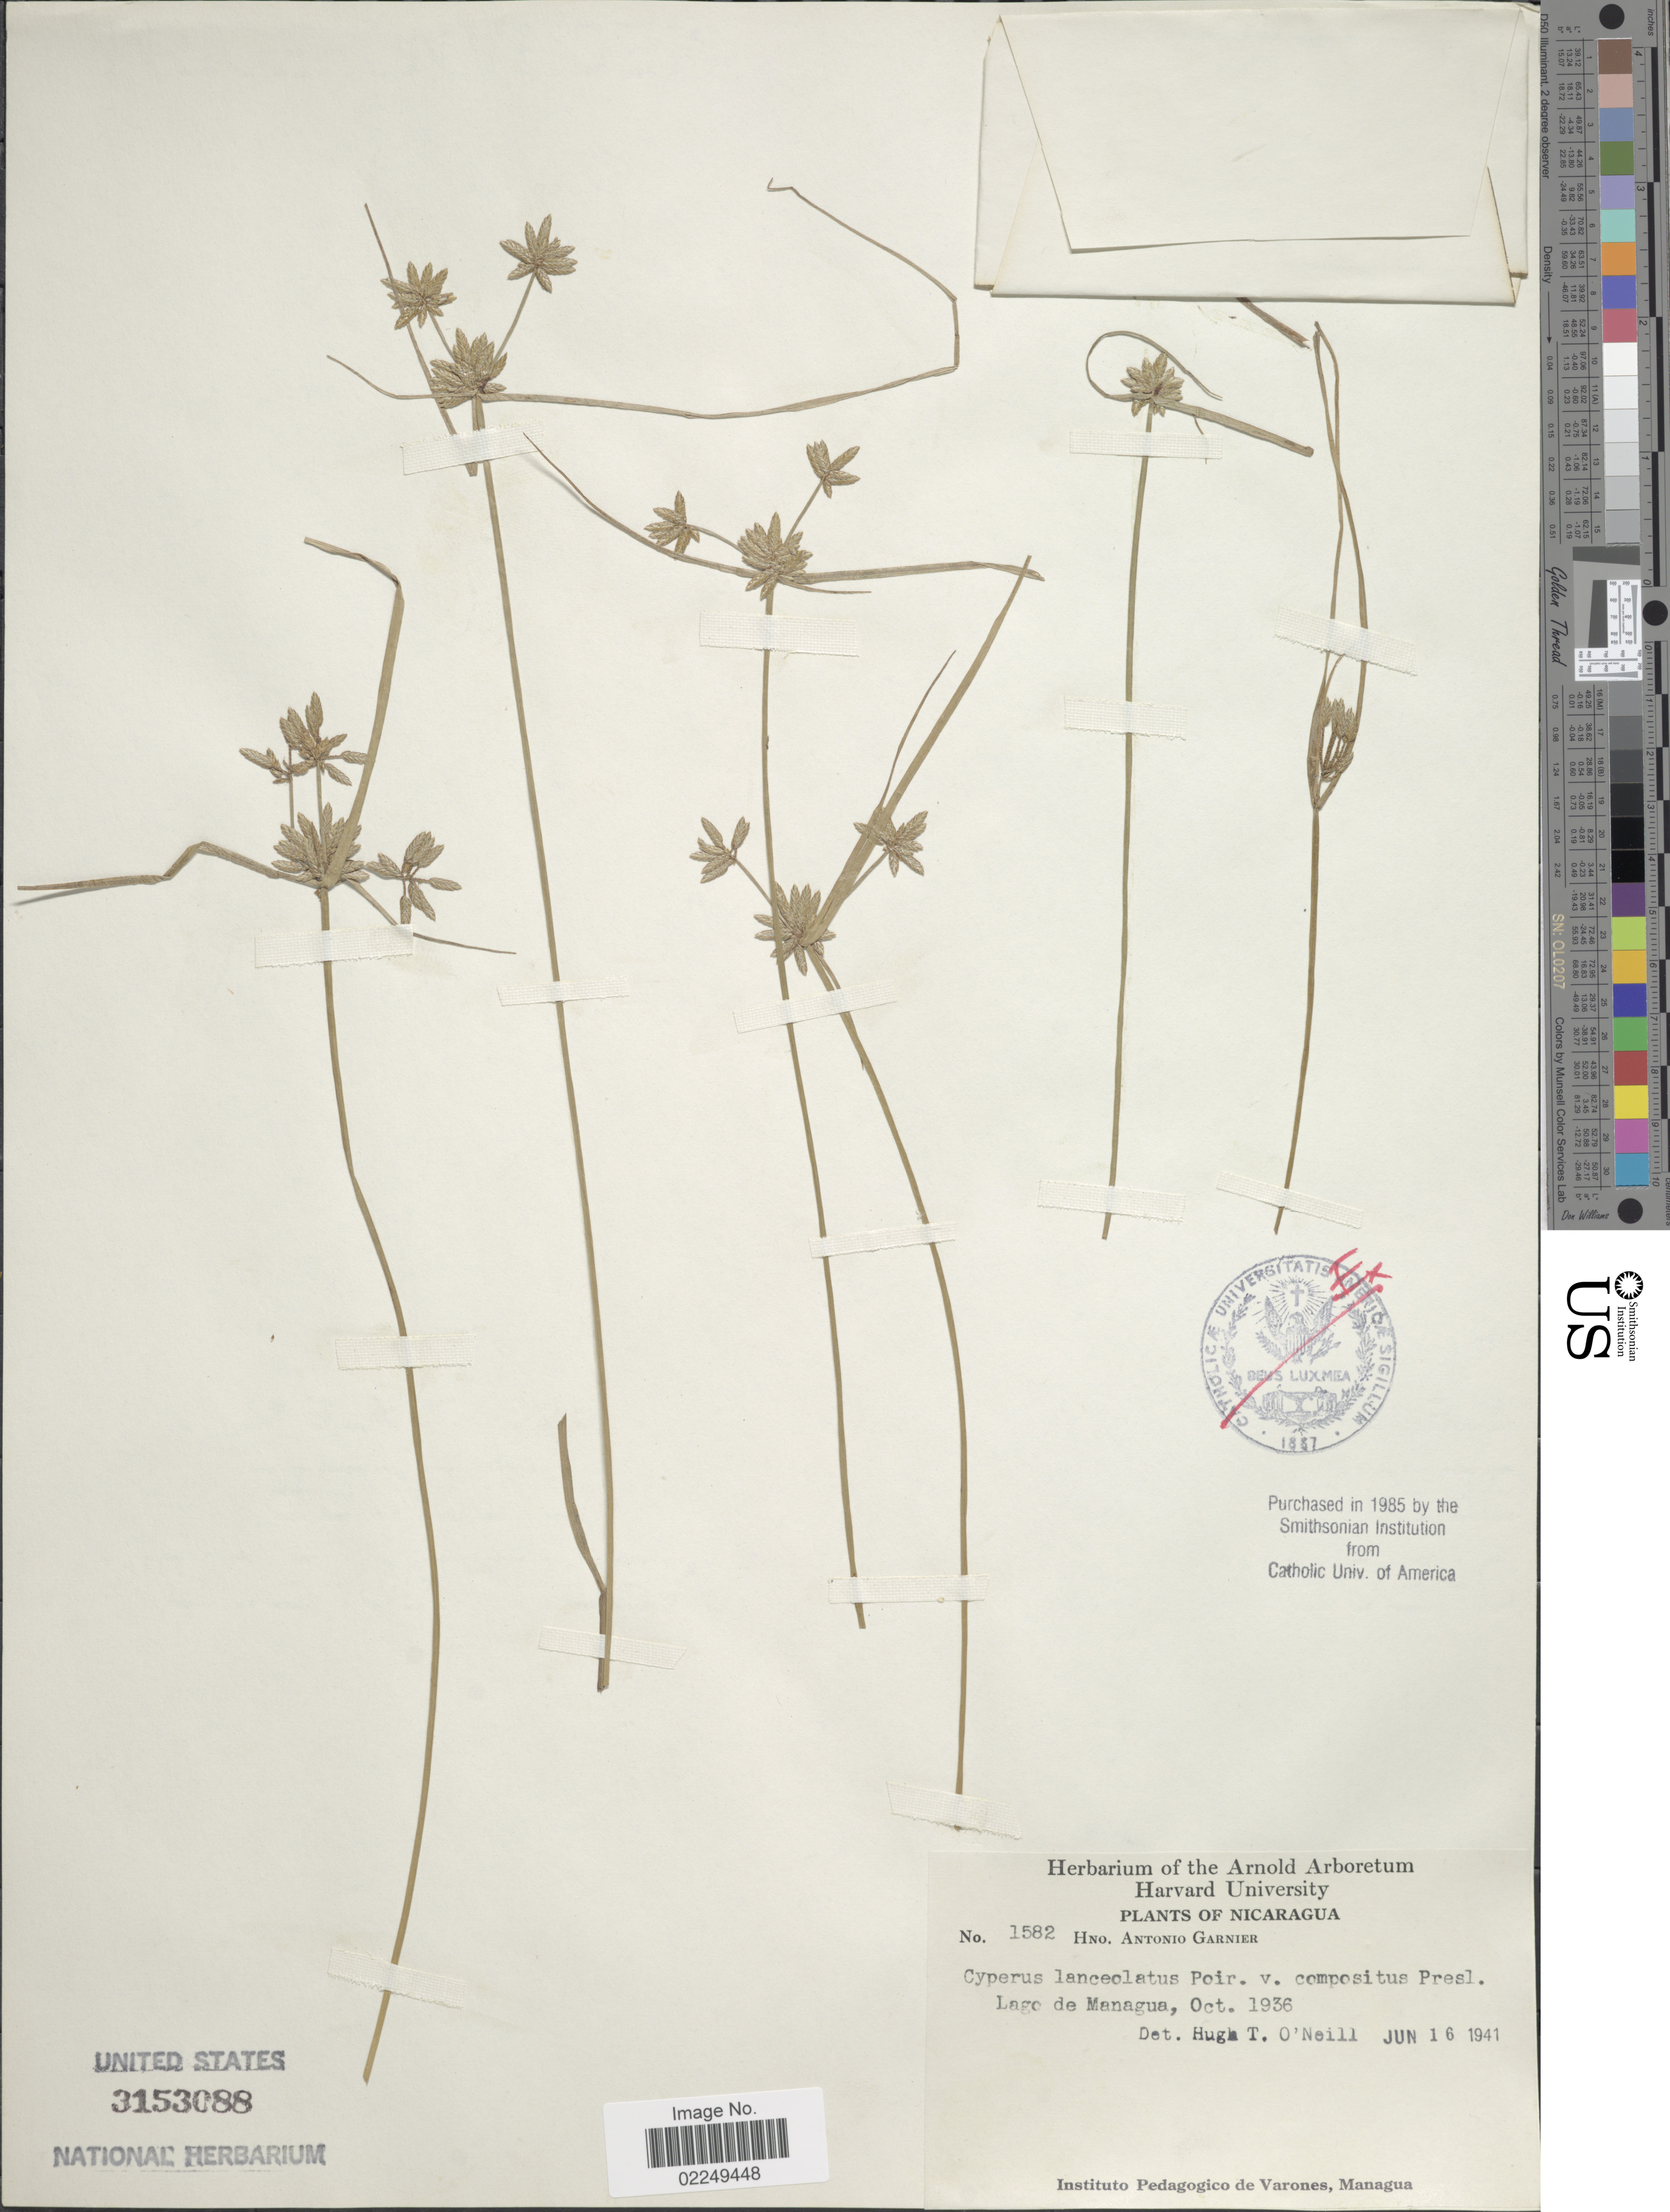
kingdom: Plantae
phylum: Tracheophyta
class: Liliopsida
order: Poales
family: Cyperaceae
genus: Cyperus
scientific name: Cyperus lanceolatus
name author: Poir.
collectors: Bro. A. Garnier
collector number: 1582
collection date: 1936-10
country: Nicaragua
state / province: Managua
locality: Lago de Managua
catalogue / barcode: US 3153088